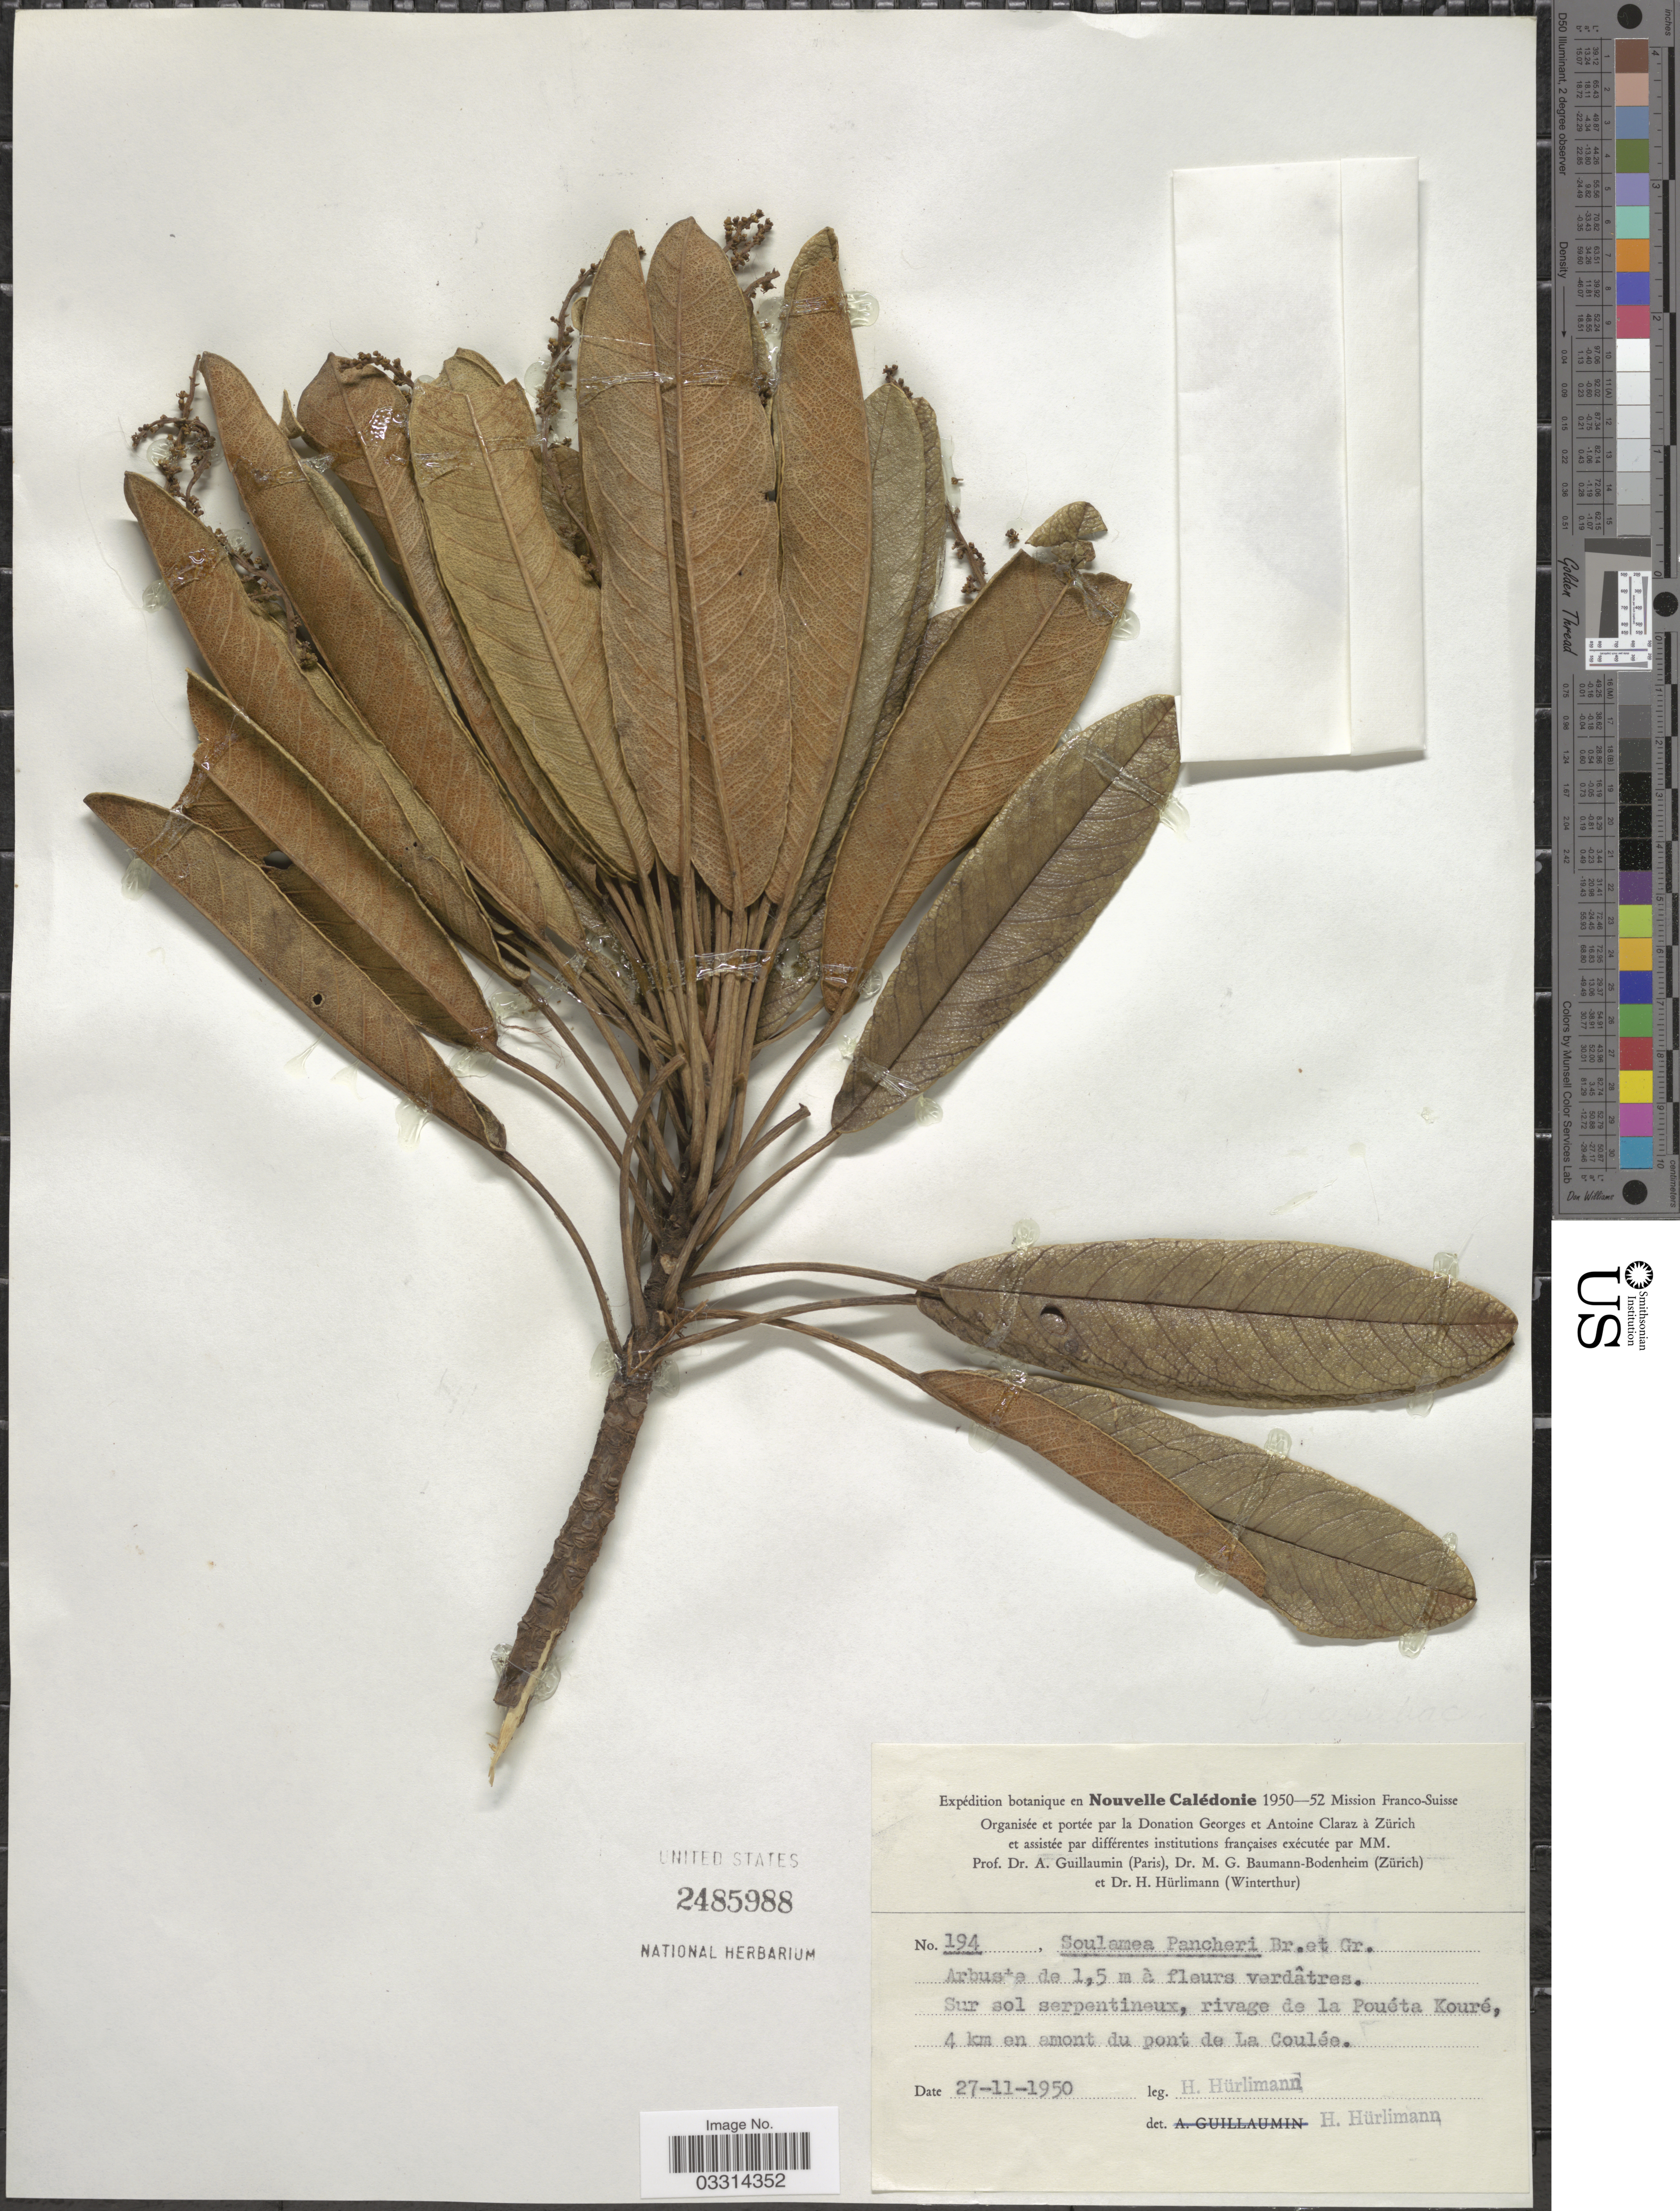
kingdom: Plantae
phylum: Tracheophyta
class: Magnoliopsida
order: Sapindales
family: Simaroubaceae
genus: Soulamea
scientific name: Soulamea pancheri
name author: Brongn. & Gris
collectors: H. Hürlimann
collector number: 194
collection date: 1950-11-27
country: New Caledonia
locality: Rivage de la Pouéta Kouré, 4 km en amont du point de la Coulée.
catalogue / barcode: US 2485988